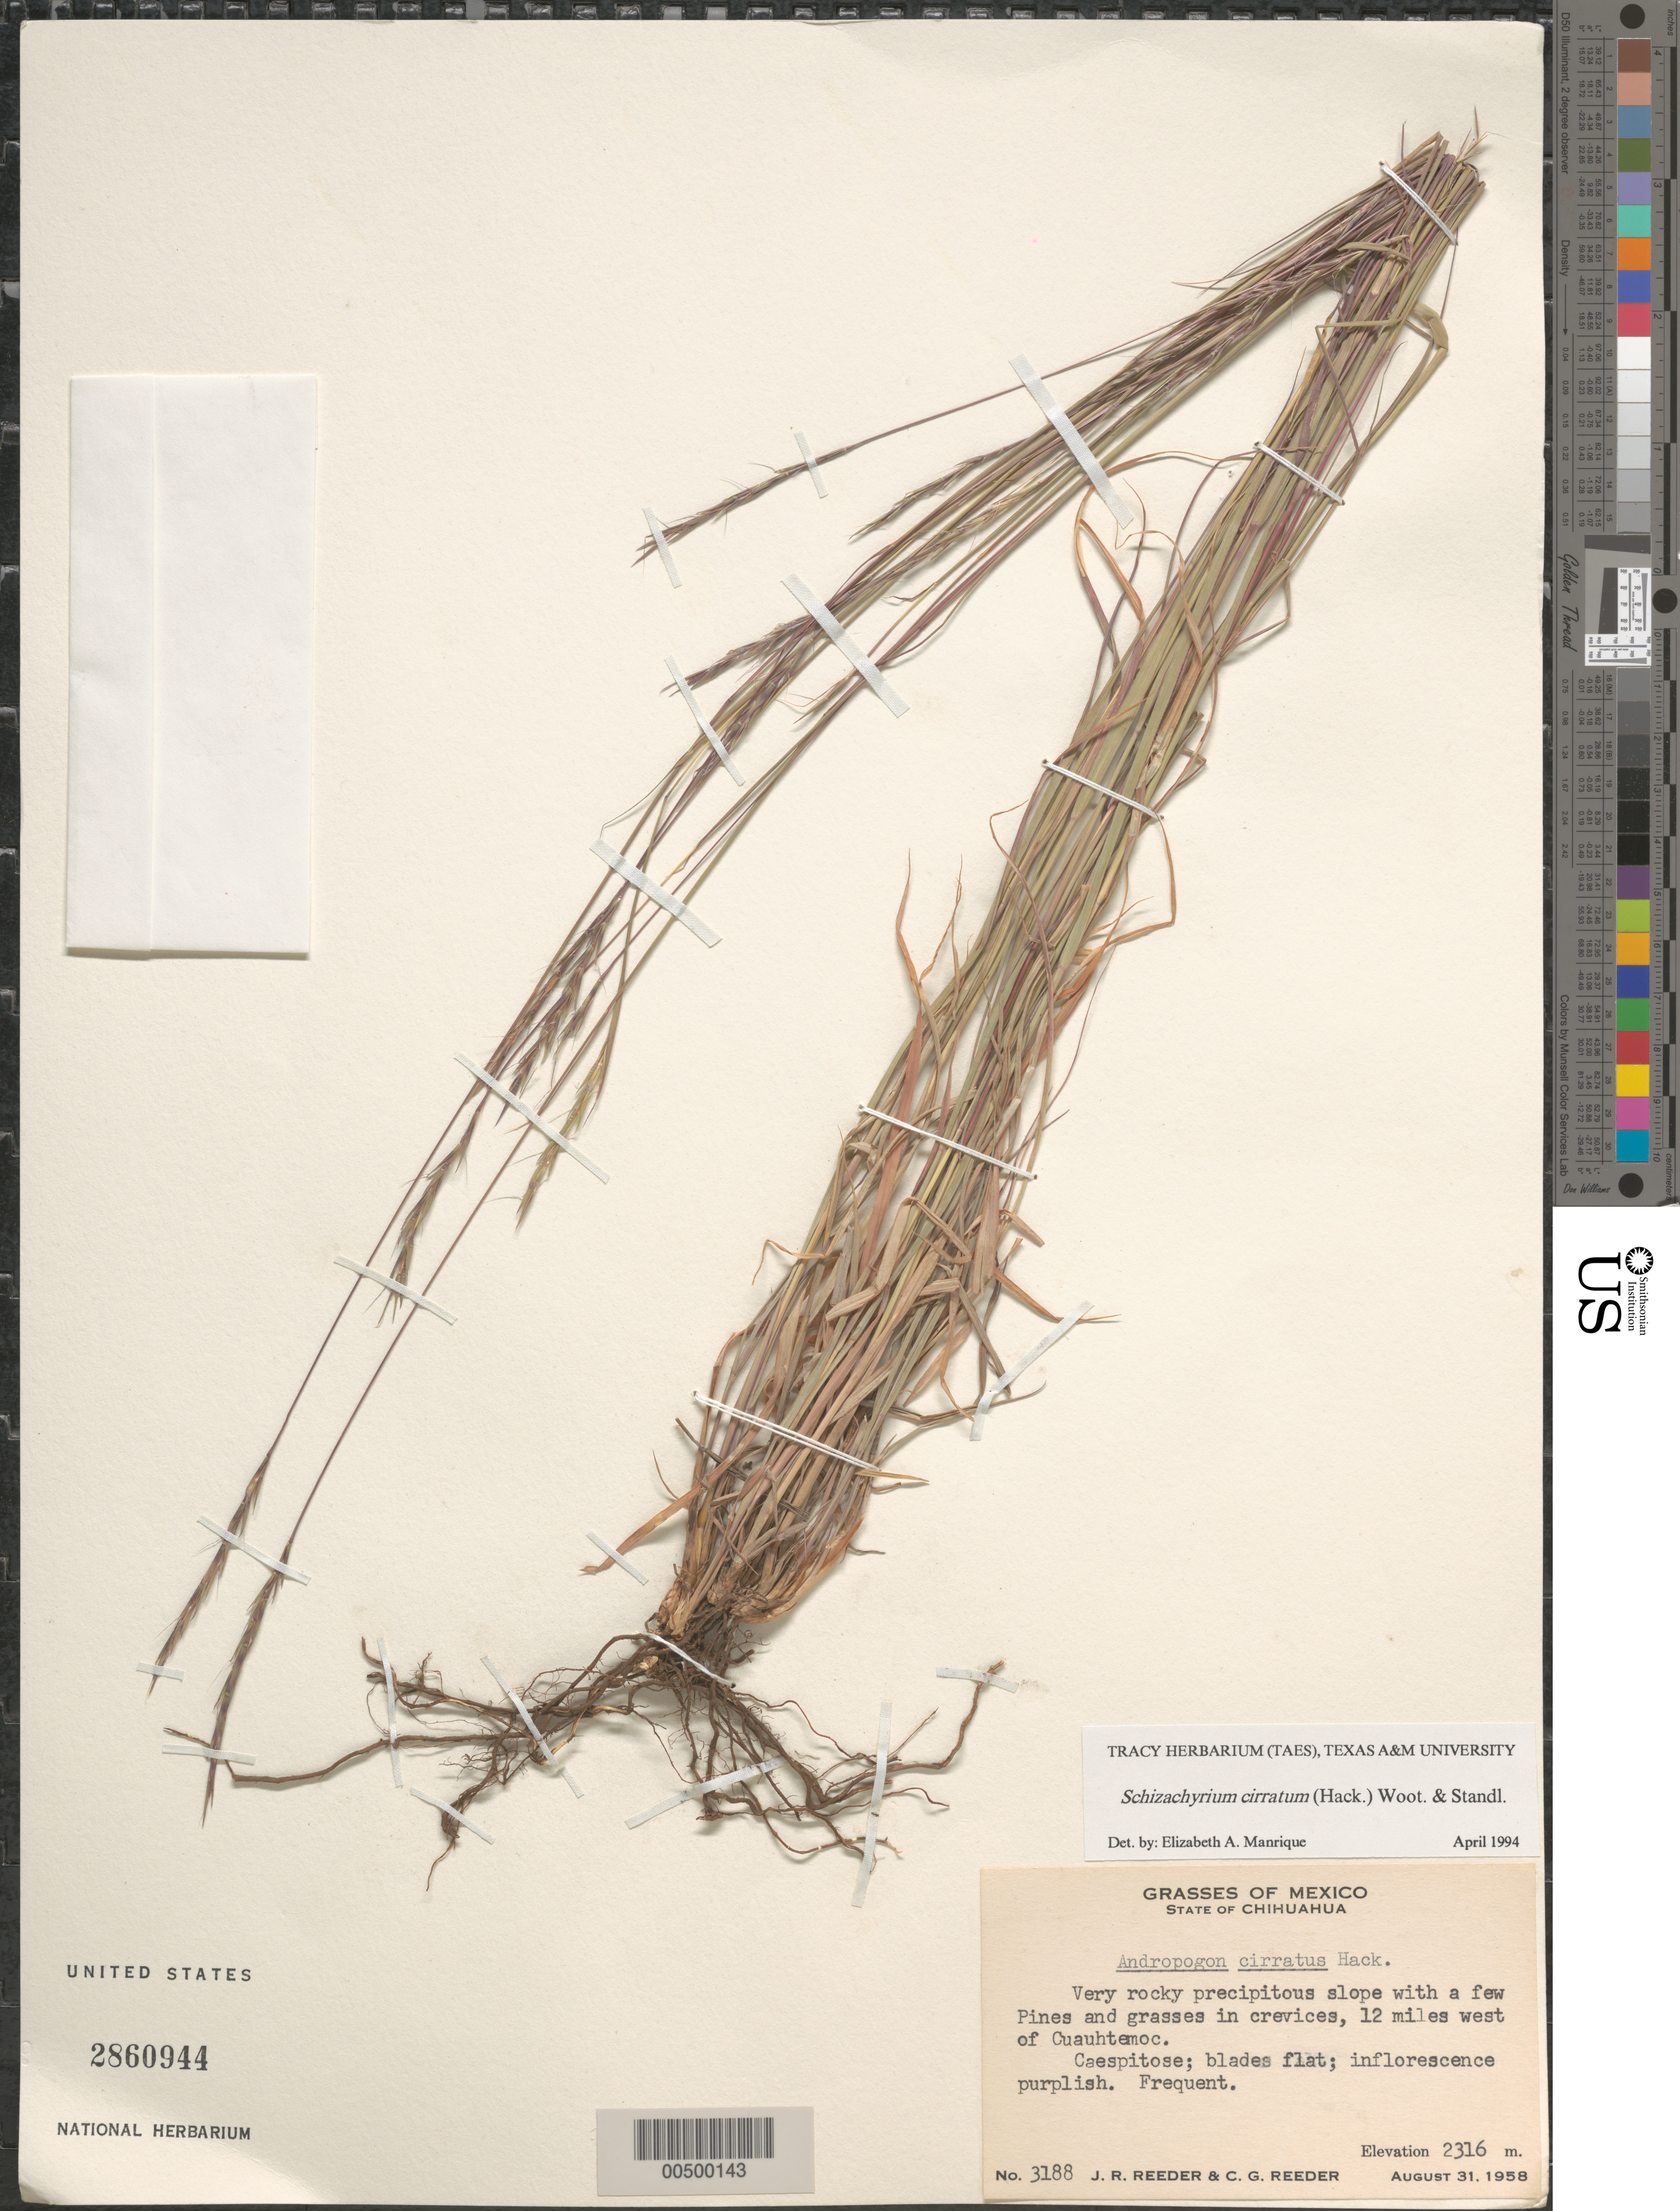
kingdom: Plantae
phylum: Tracheophyta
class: Liliopsida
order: Poales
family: Poaceae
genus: Schizachyrium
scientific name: Schizachyrium cirratum var. cirratum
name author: (Hack.) Wooton & Standl.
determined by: Manrique, E. A.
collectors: J. R. Reeder & C. G. Reeder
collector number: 3188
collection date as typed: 31 Aug 1958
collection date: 1958-08-31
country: Mexico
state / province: Chihuahua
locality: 12 mi W of Cuauhtemoc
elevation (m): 2316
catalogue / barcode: US 2860944